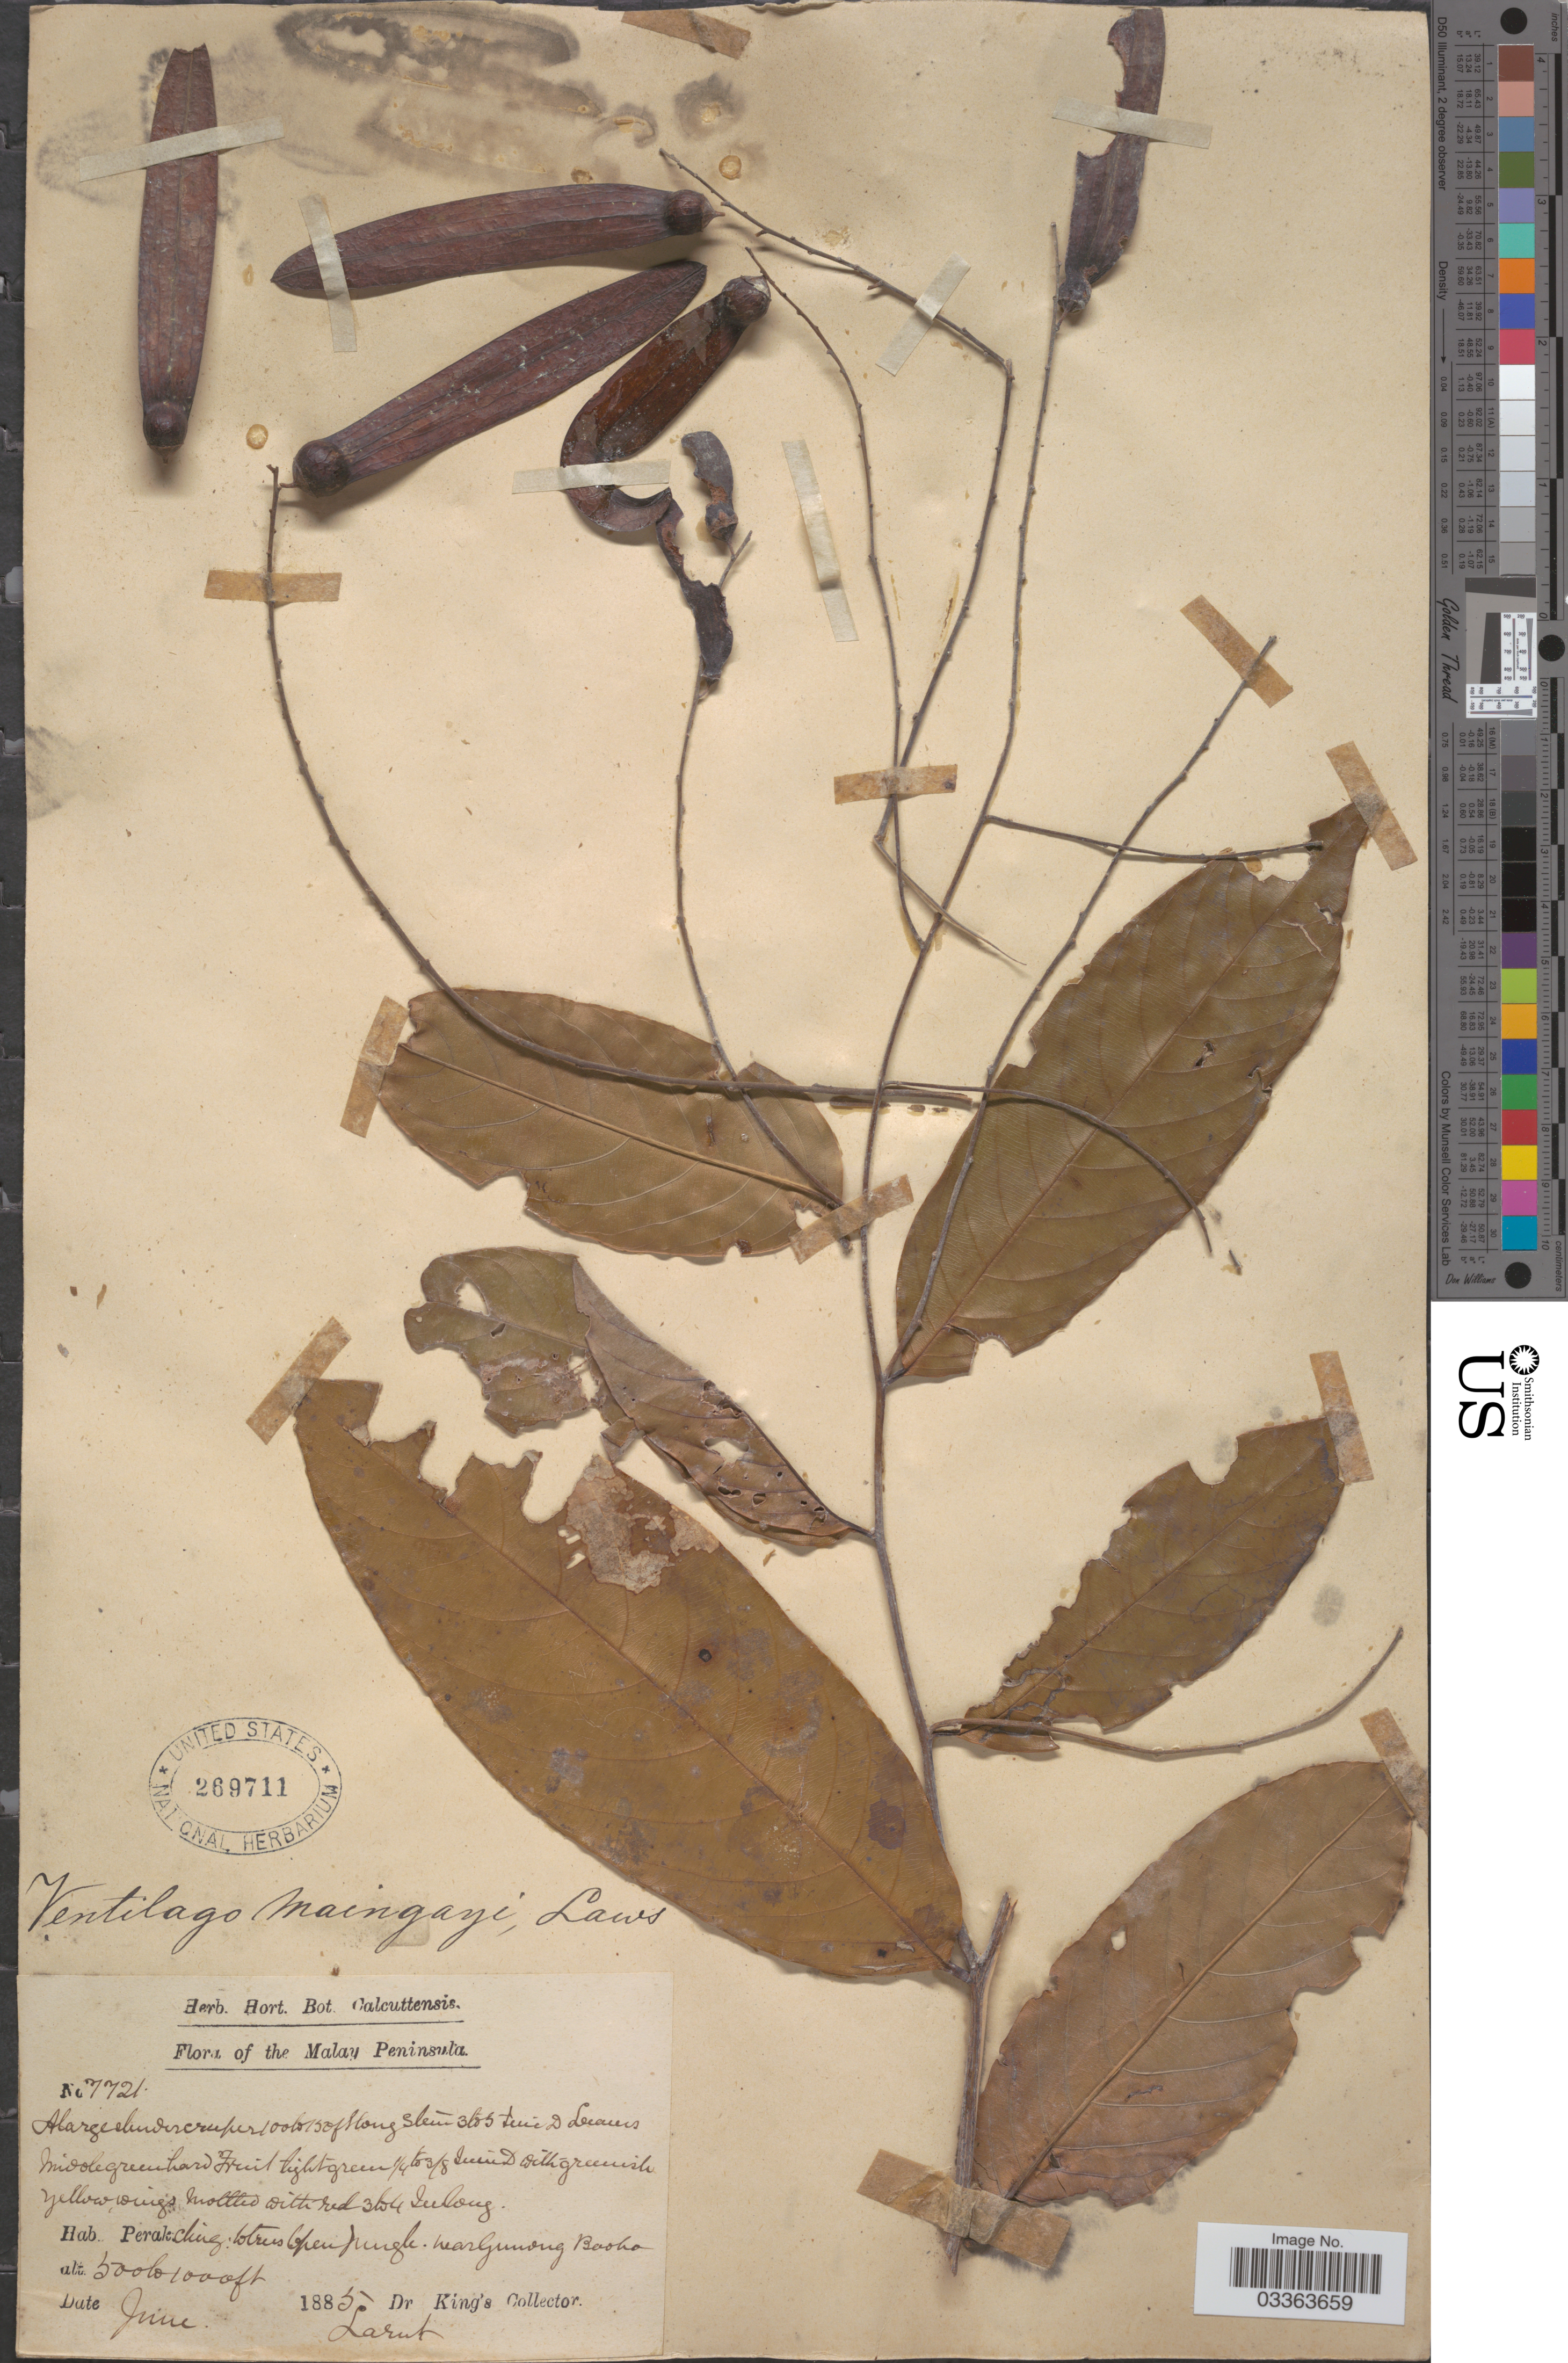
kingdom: Plantae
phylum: Tracheophyta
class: Magnoliopsida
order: Rosales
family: Rhamnaceae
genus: Ventilago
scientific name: Ventilago maingayi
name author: M.A. Lawson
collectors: Dr. King's collector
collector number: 7721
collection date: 1885-06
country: Malaysia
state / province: Perak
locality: The Malay Peninsula. Cling to trees, open jungle, Near Gunong Baoko [interpreted]. Larut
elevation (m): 152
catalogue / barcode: US 269711